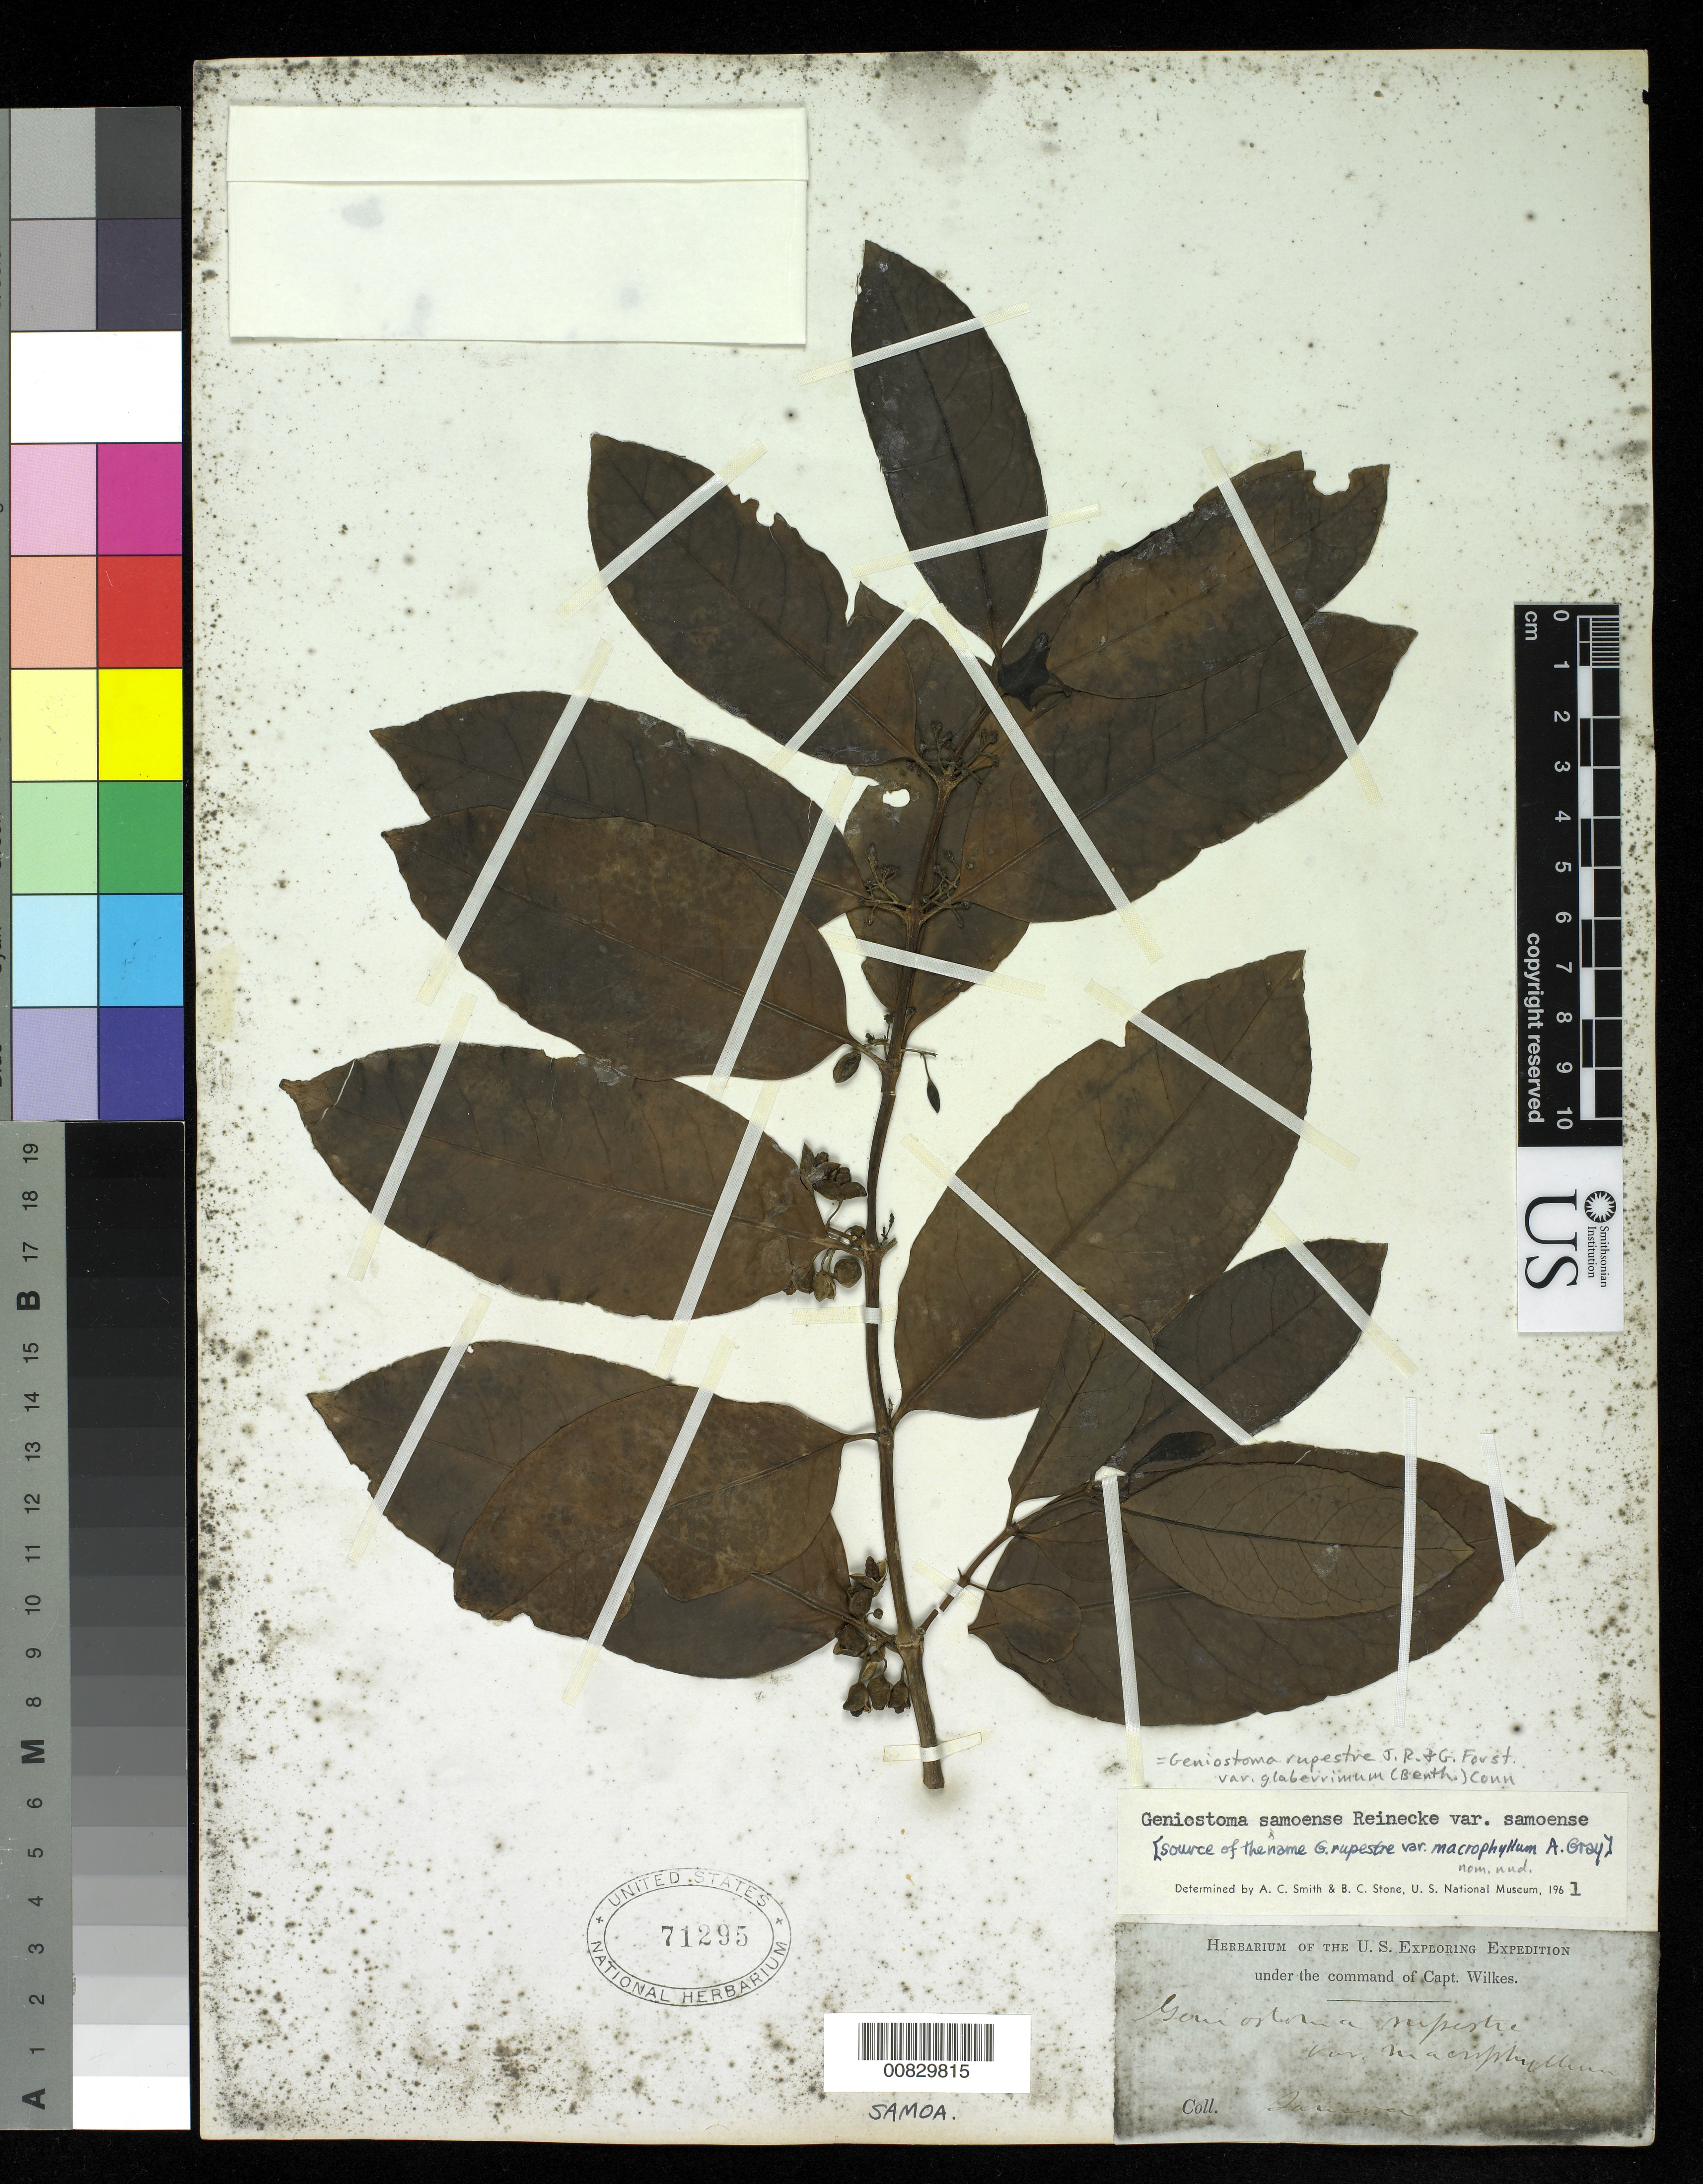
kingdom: Plantae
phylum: Tracheophyta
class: Magnoliopsida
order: Gentianales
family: Loganiaceae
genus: Geniostoma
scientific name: Geniostoma rupestre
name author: J.R. Forst. & G. Forst.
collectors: Wilkes Explor. Exped.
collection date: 1838/1842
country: American Samoa / Samoa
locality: Samoan Islands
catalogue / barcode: US 71295